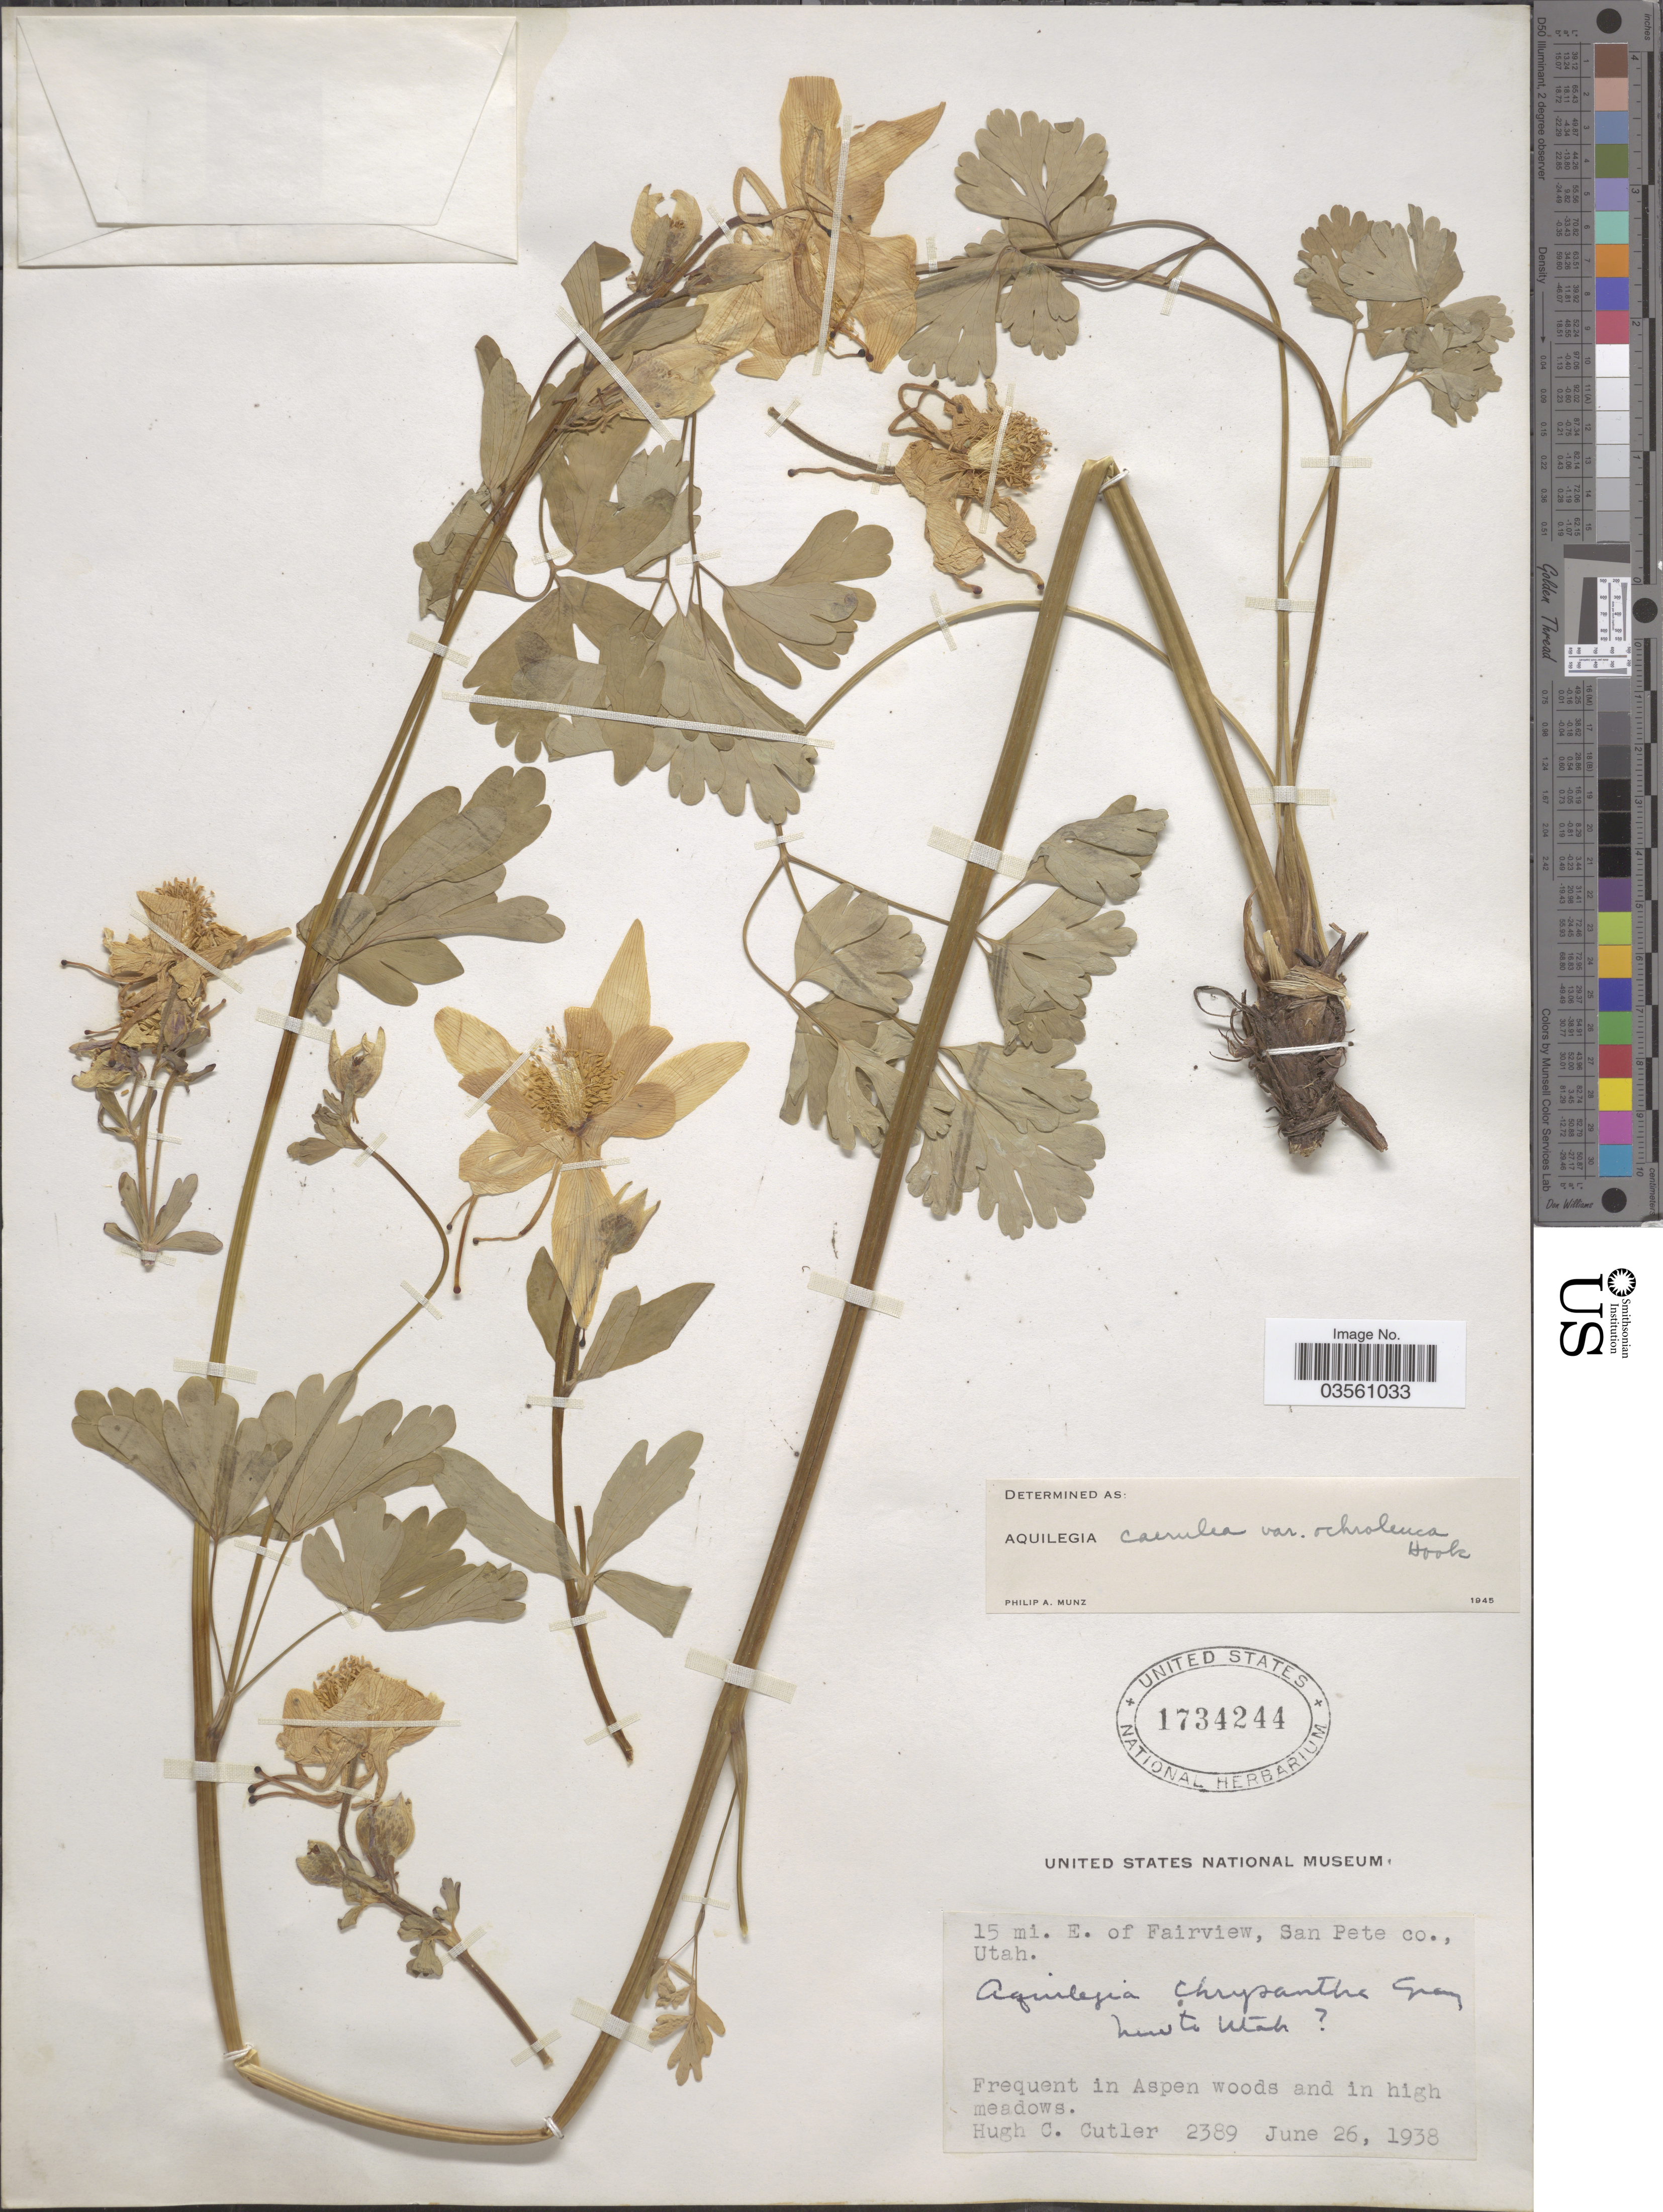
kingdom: Plantae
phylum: Tracheophyta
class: Magnoliopsida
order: Ranunculales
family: Ranunculaceae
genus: Aquilegia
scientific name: Aquilegia coerulea var. ochroleuca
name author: Hook.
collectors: H. C. Cutler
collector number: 2389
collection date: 1938-06-26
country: United States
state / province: Utah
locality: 15 mi. E. of Fairview, San Pete Co.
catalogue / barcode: US 1734244